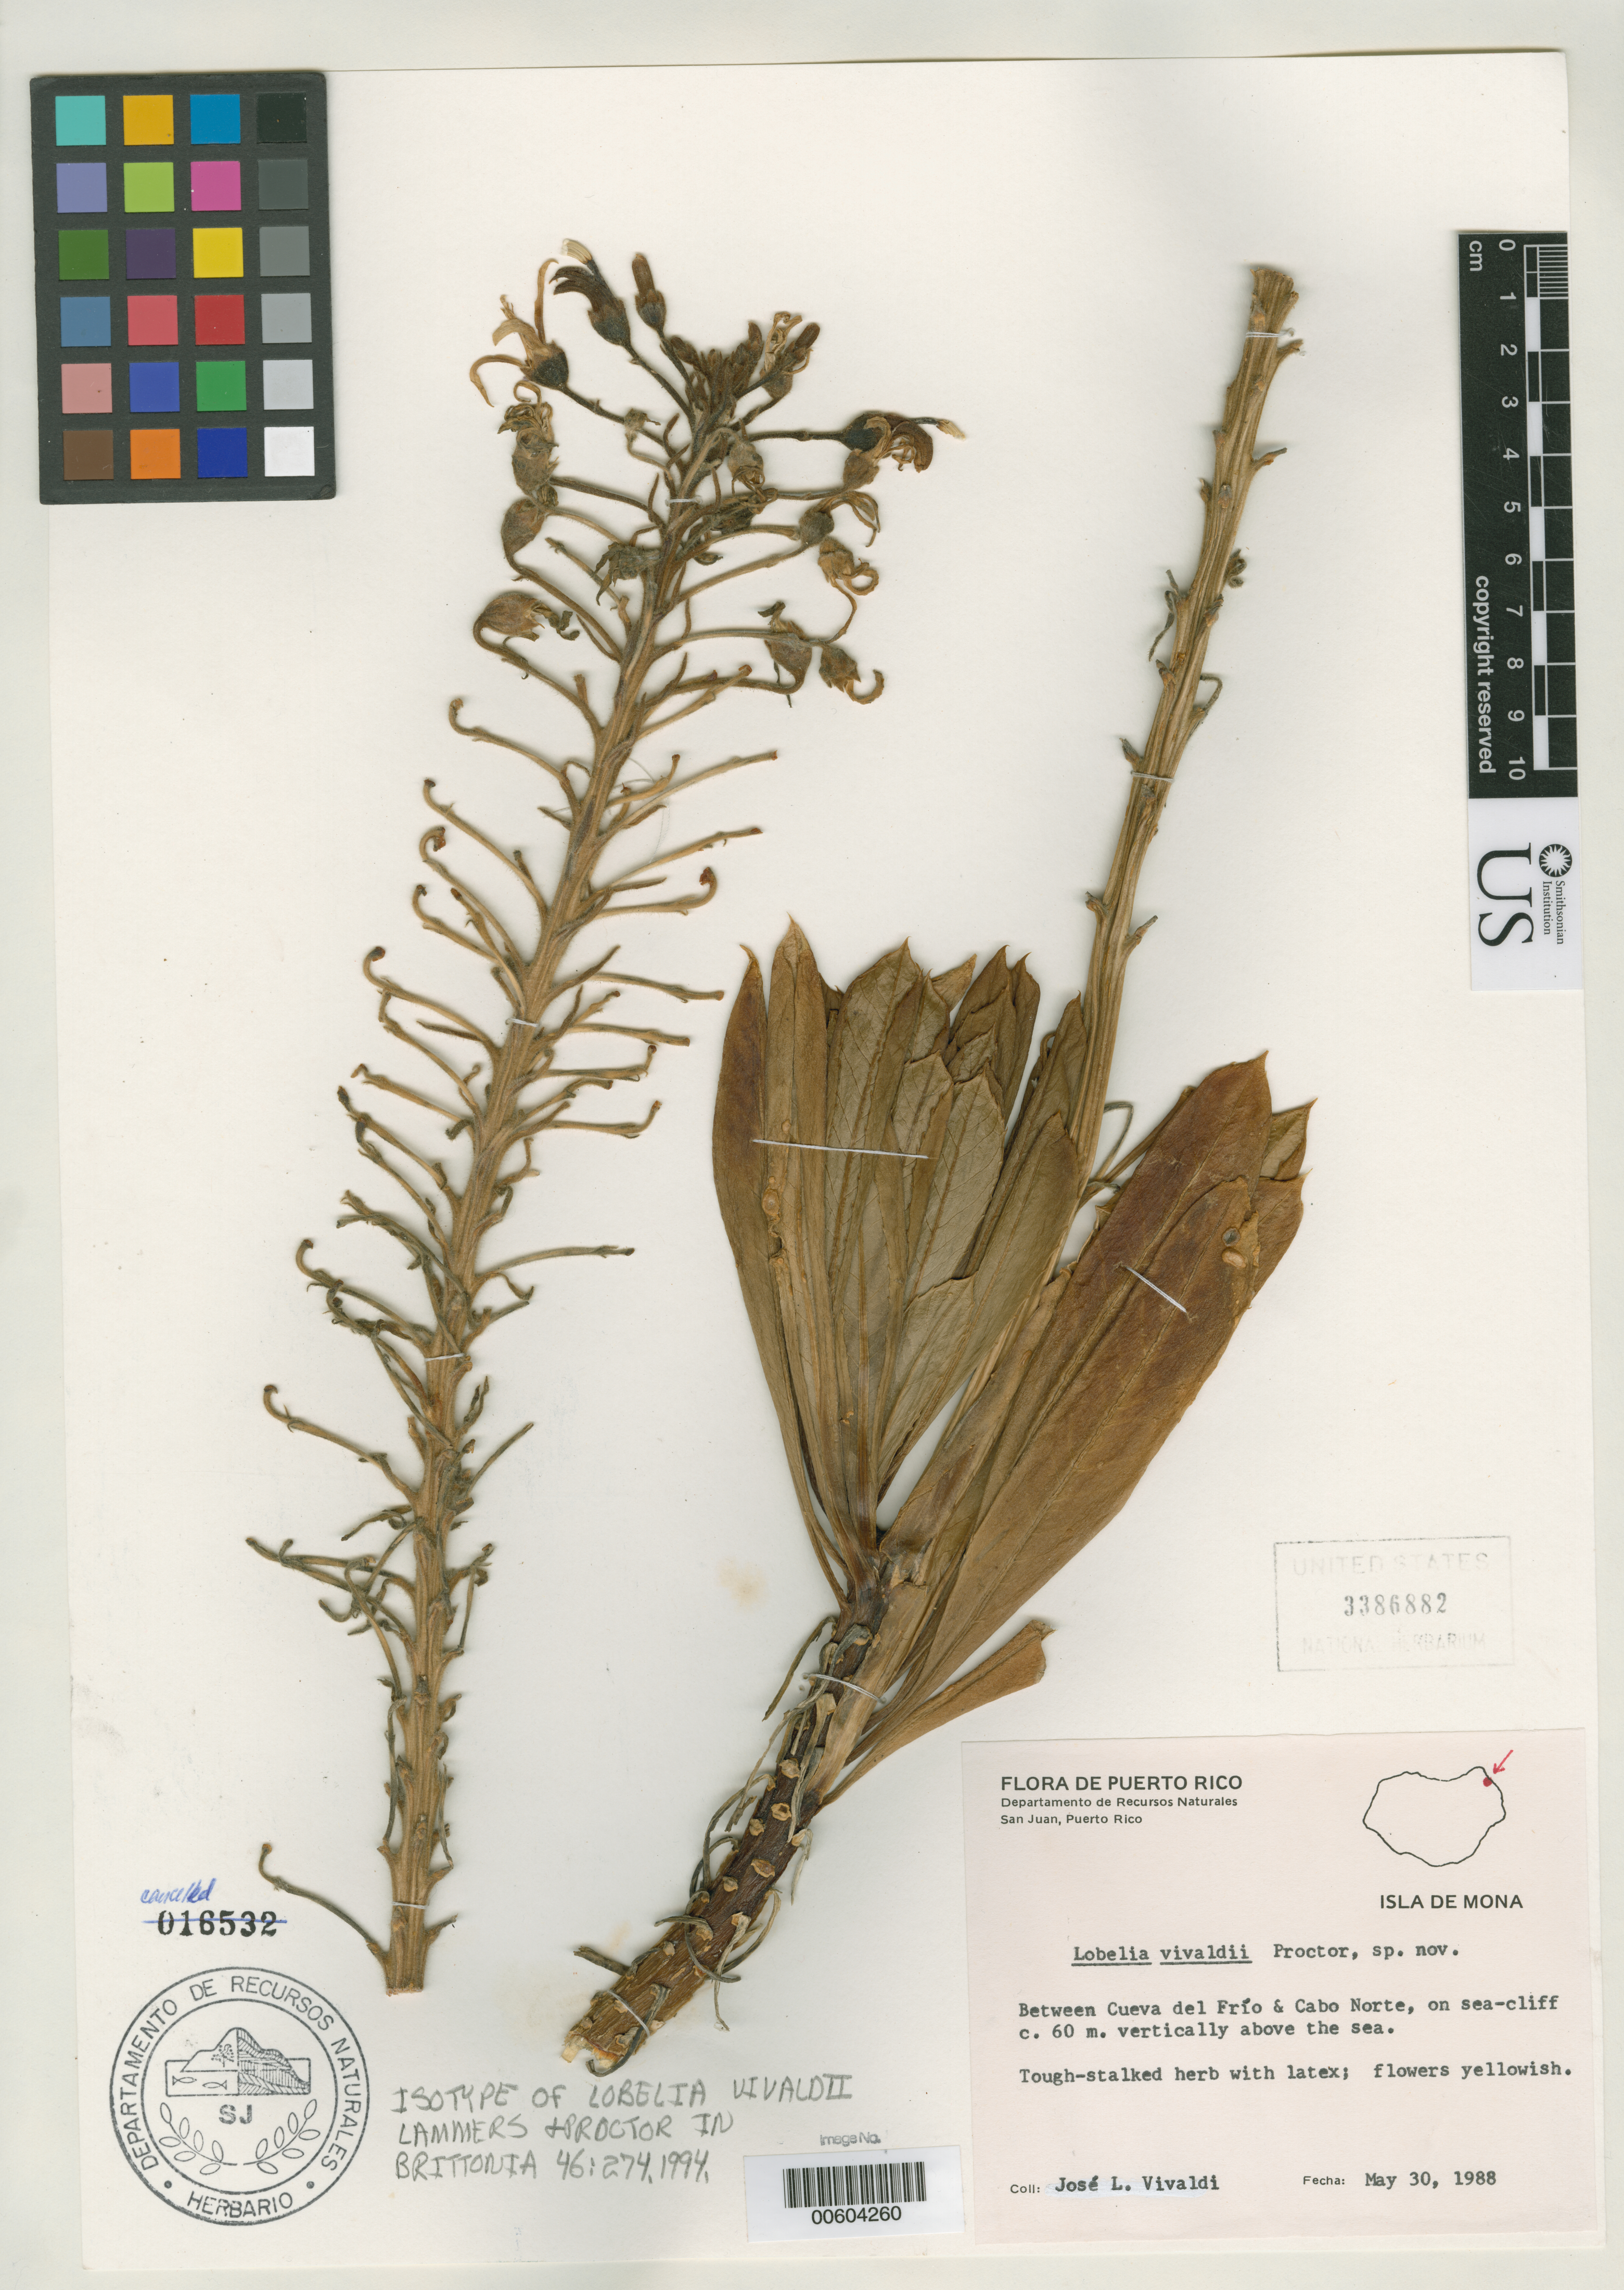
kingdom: Plantae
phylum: Tracheophyta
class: Magnoliopsida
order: Asterales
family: Campanulaceae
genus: Lobelia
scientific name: Lobelia vivaldii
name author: Lammers & Proctor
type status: Isotype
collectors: J. L. Vivaldi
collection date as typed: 30 May 1988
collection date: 1988-05-30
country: Puerto Rico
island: Mona Island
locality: Between Cueva del Frio & Cabo Norte.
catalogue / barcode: US 3386882